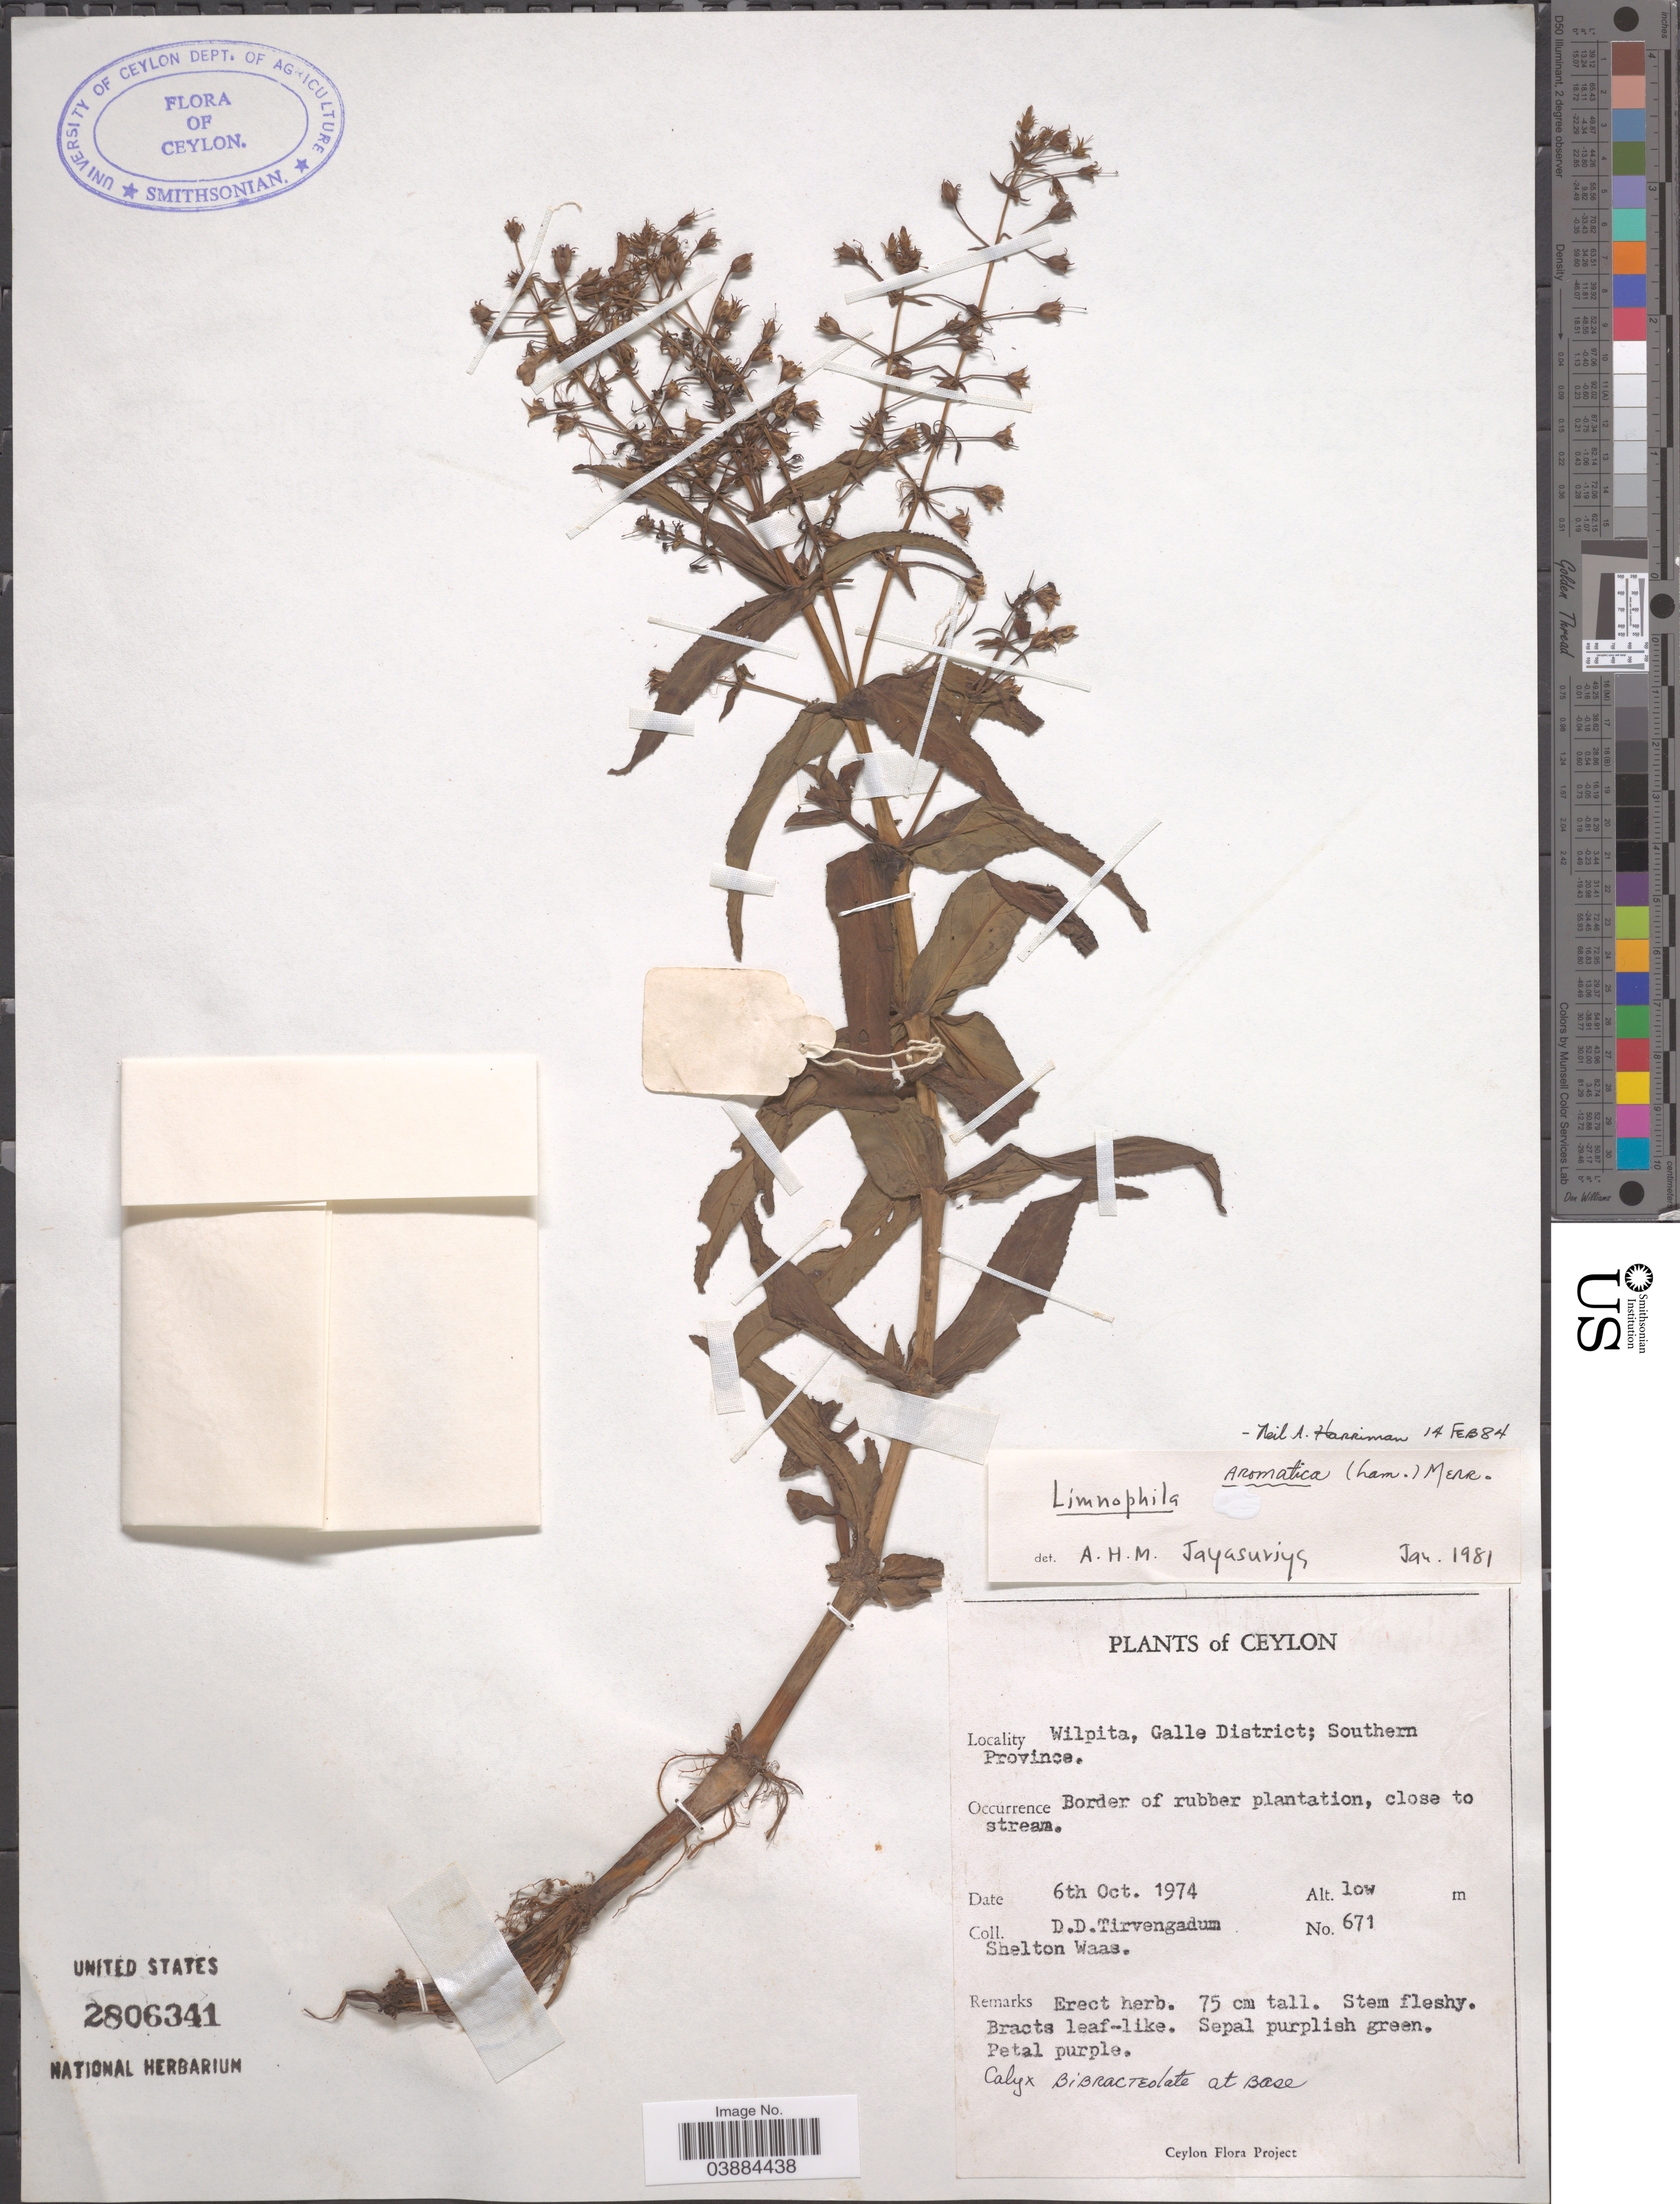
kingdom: Plantae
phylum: Tracheophyta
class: Magnoliopsida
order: Lamiales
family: Plantaginaceae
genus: Limnophila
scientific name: Limnophila aromatica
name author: (Lam.) Merr.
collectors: D. Tirvengadum & S. Waas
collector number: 671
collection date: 1974-10-06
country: Sri Lanka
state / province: Southern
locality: Ceylon. Wilpita, Galle District.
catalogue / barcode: US 2806341